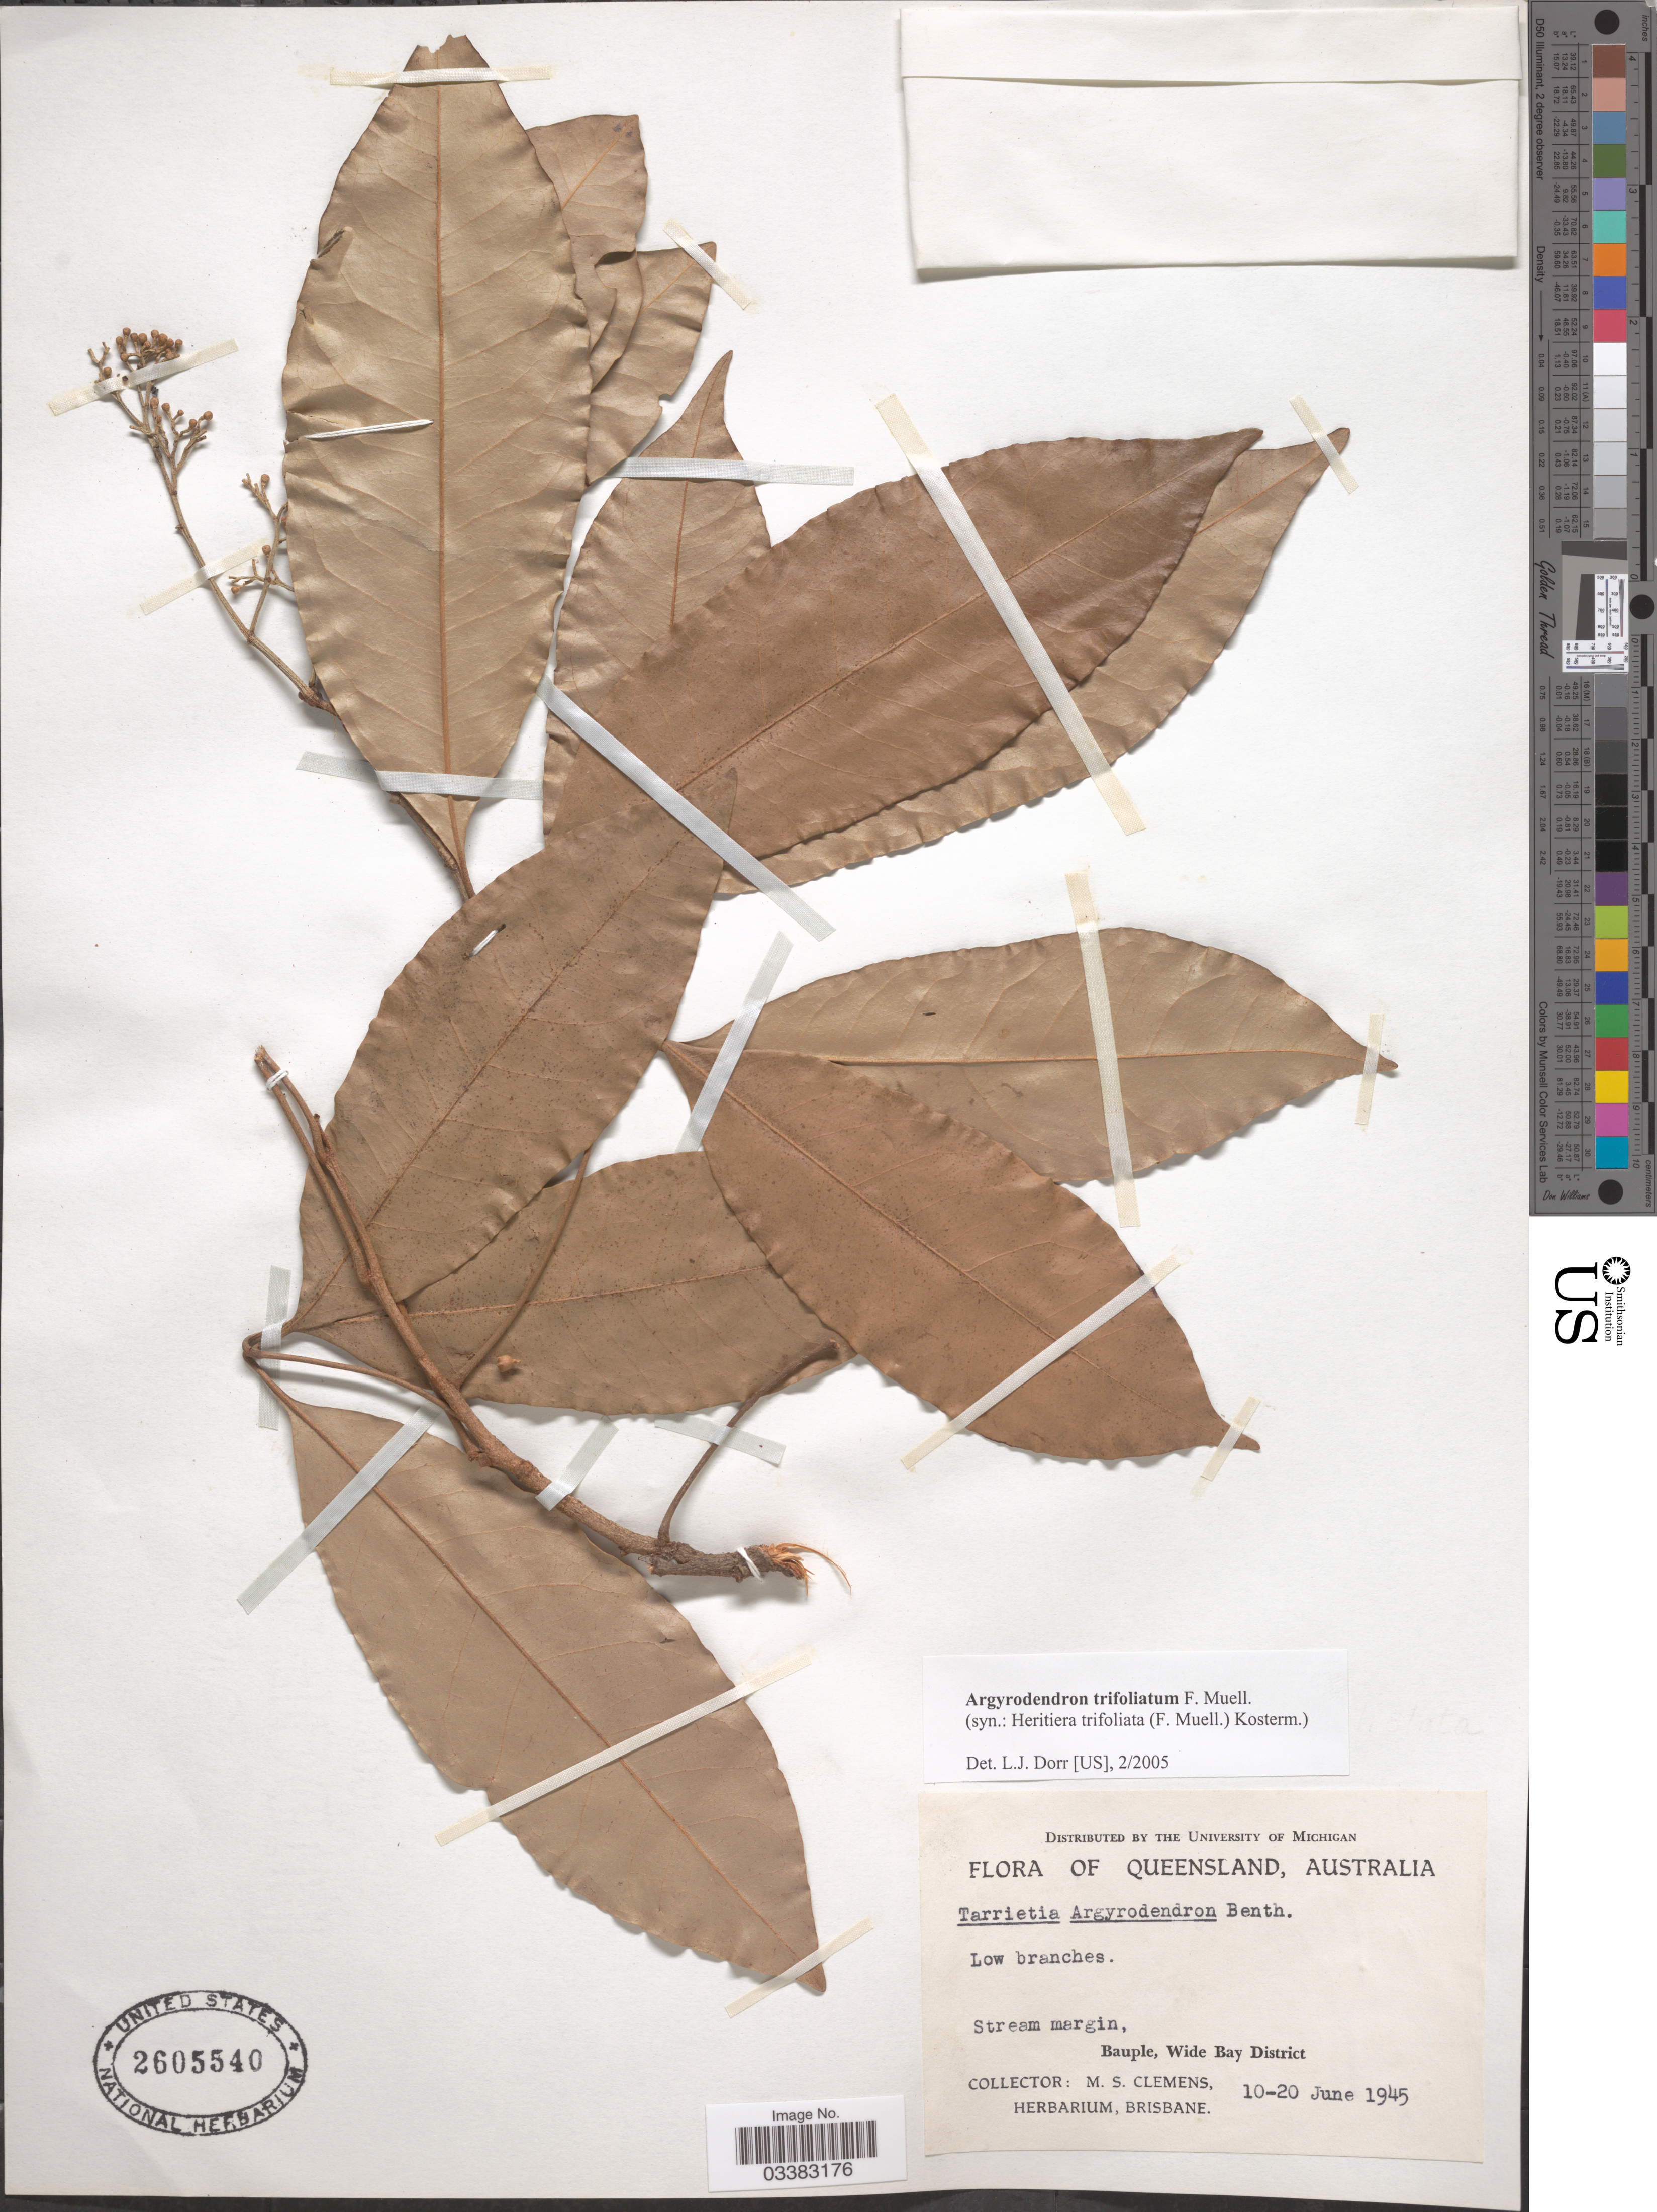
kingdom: Plantae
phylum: Tracheophyta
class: Magnoliopsida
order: Malvales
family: Malvaceae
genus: Argyrodendron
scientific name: Argyrodendron trifoliolatum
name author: F. Muell.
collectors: M. S. Clemens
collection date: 1945-06-10/1945-06-20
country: Australia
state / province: Queensland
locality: Bauple, Wilde Bay District.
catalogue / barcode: US 2605540